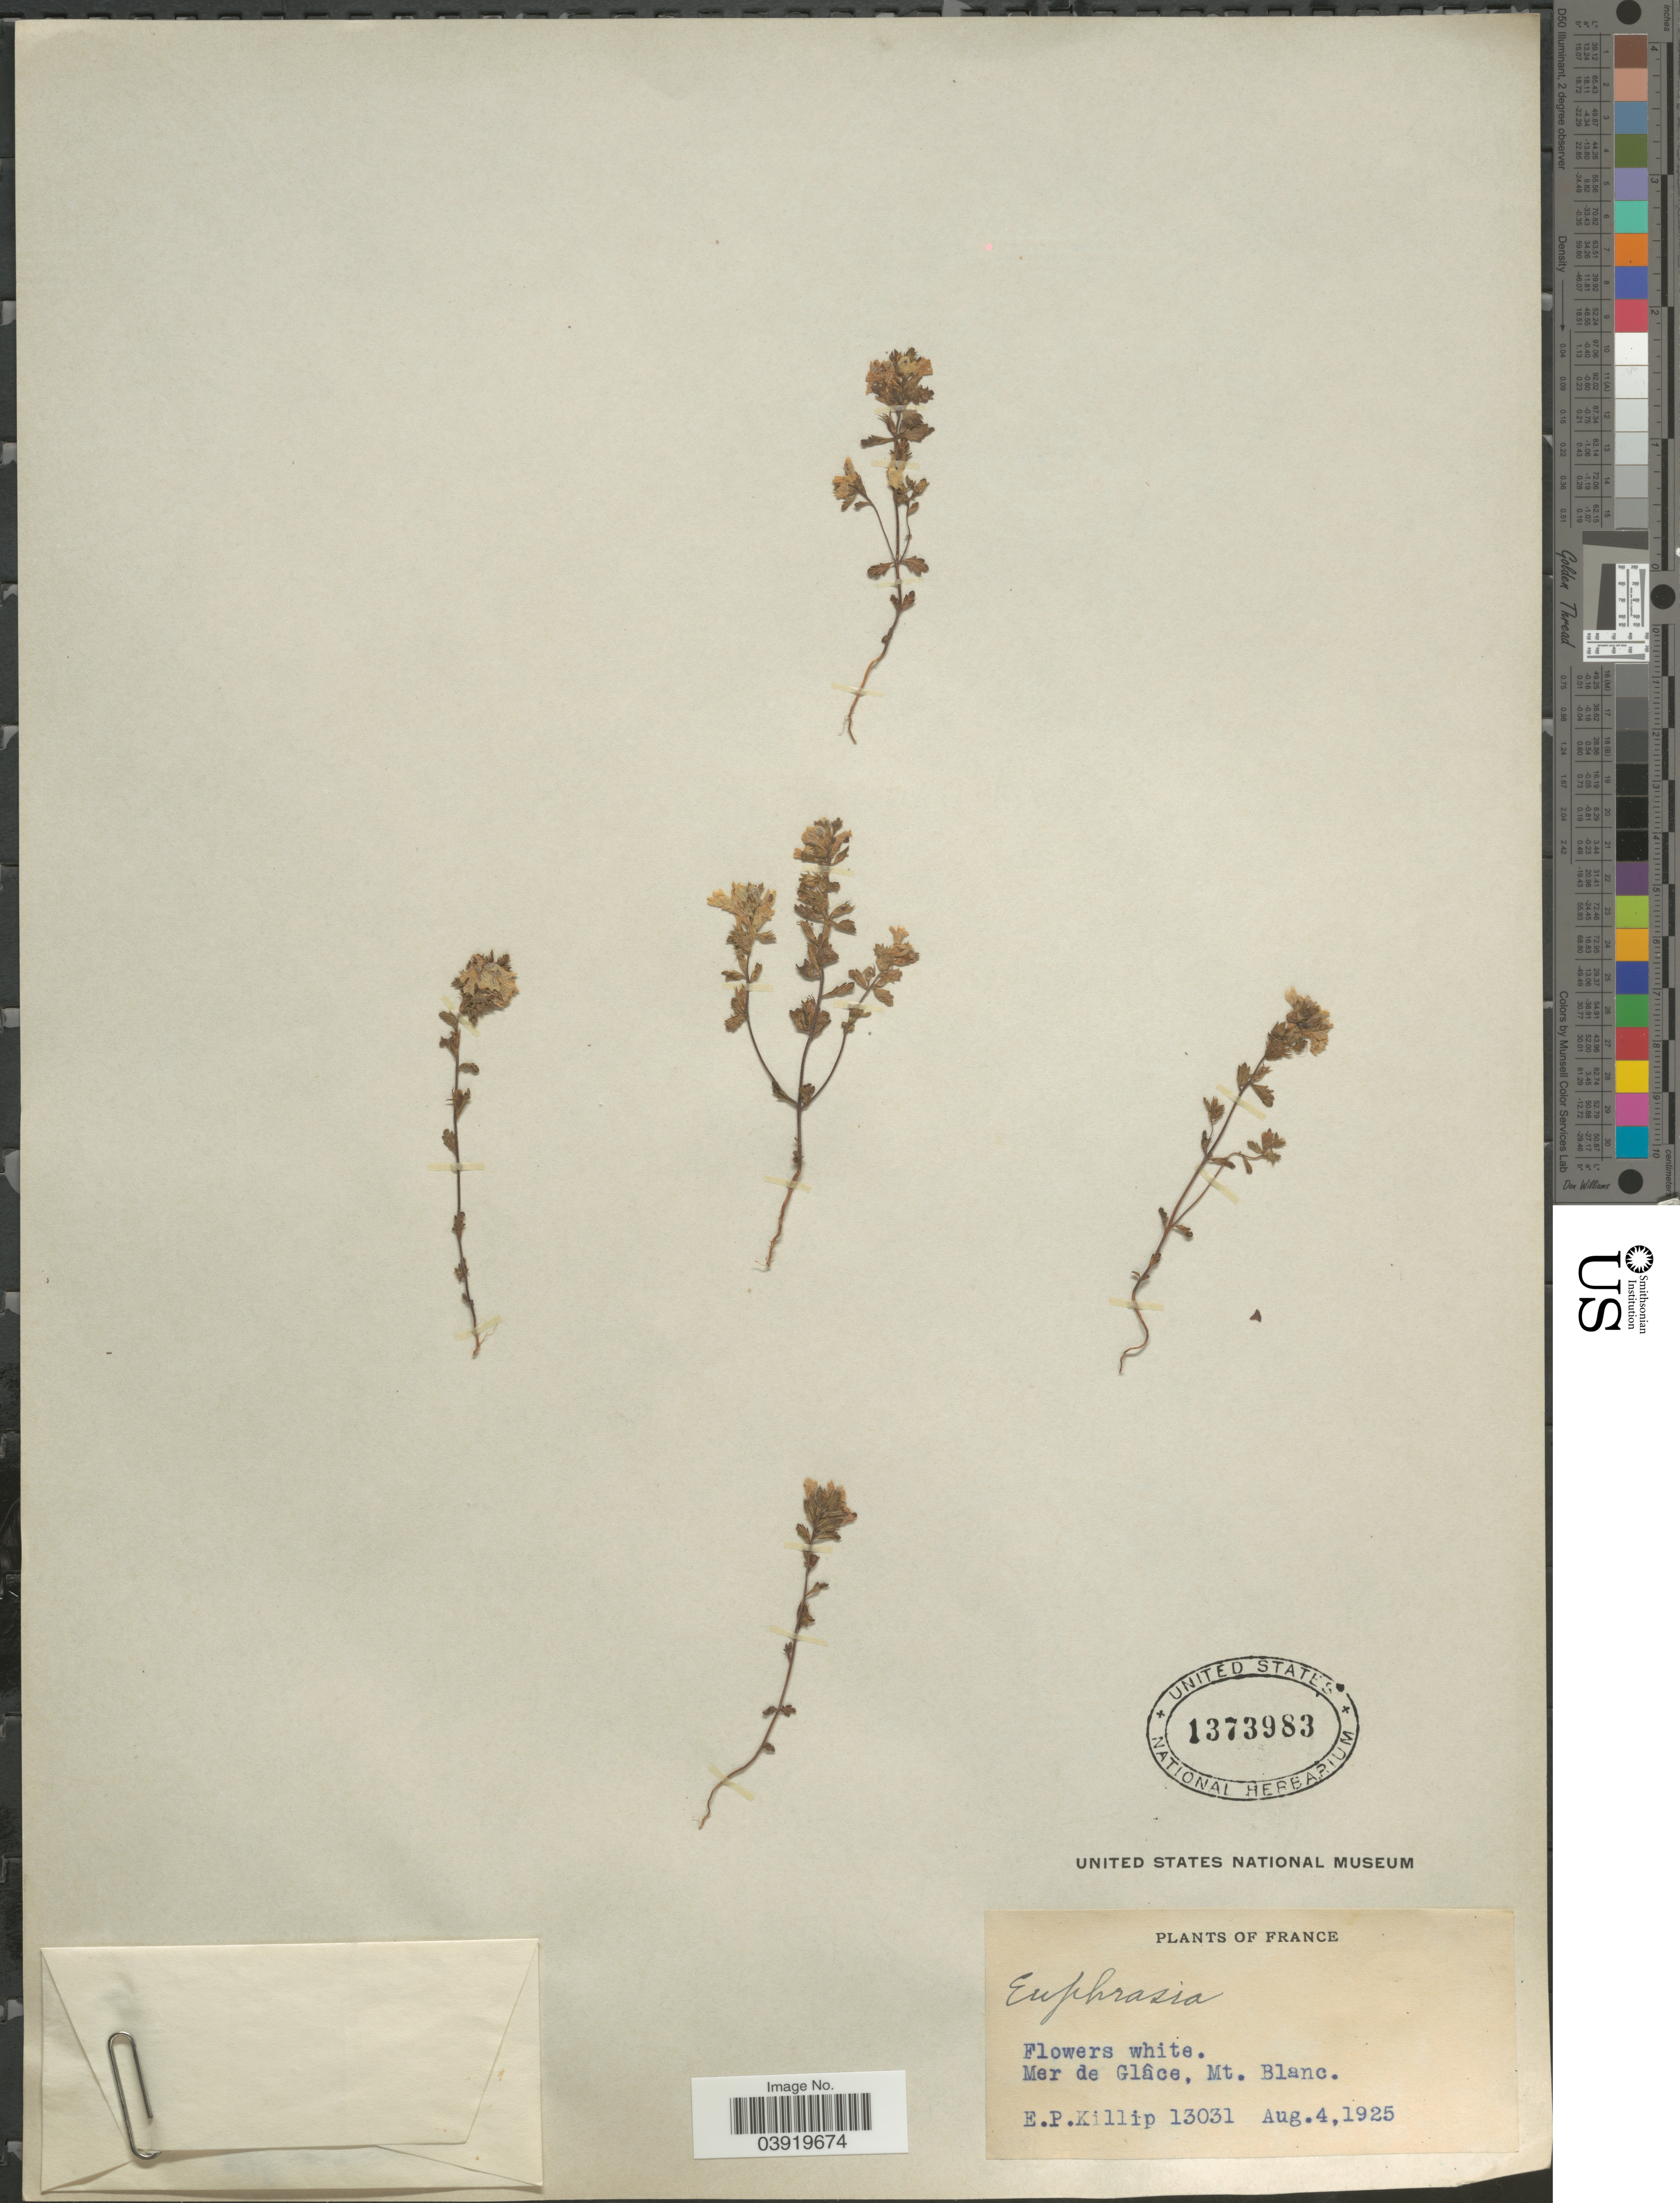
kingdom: Plantae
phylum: Tracheophyta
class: Magnoliopsida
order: Lamiales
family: Orobanchaceae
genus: Euphrasia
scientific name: Euphrasia sp.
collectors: E. P. Killip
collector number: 13031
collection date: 1925-08-04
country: France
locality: Mer de Glâce, Mt. Blanc.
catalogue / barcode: US 1373983